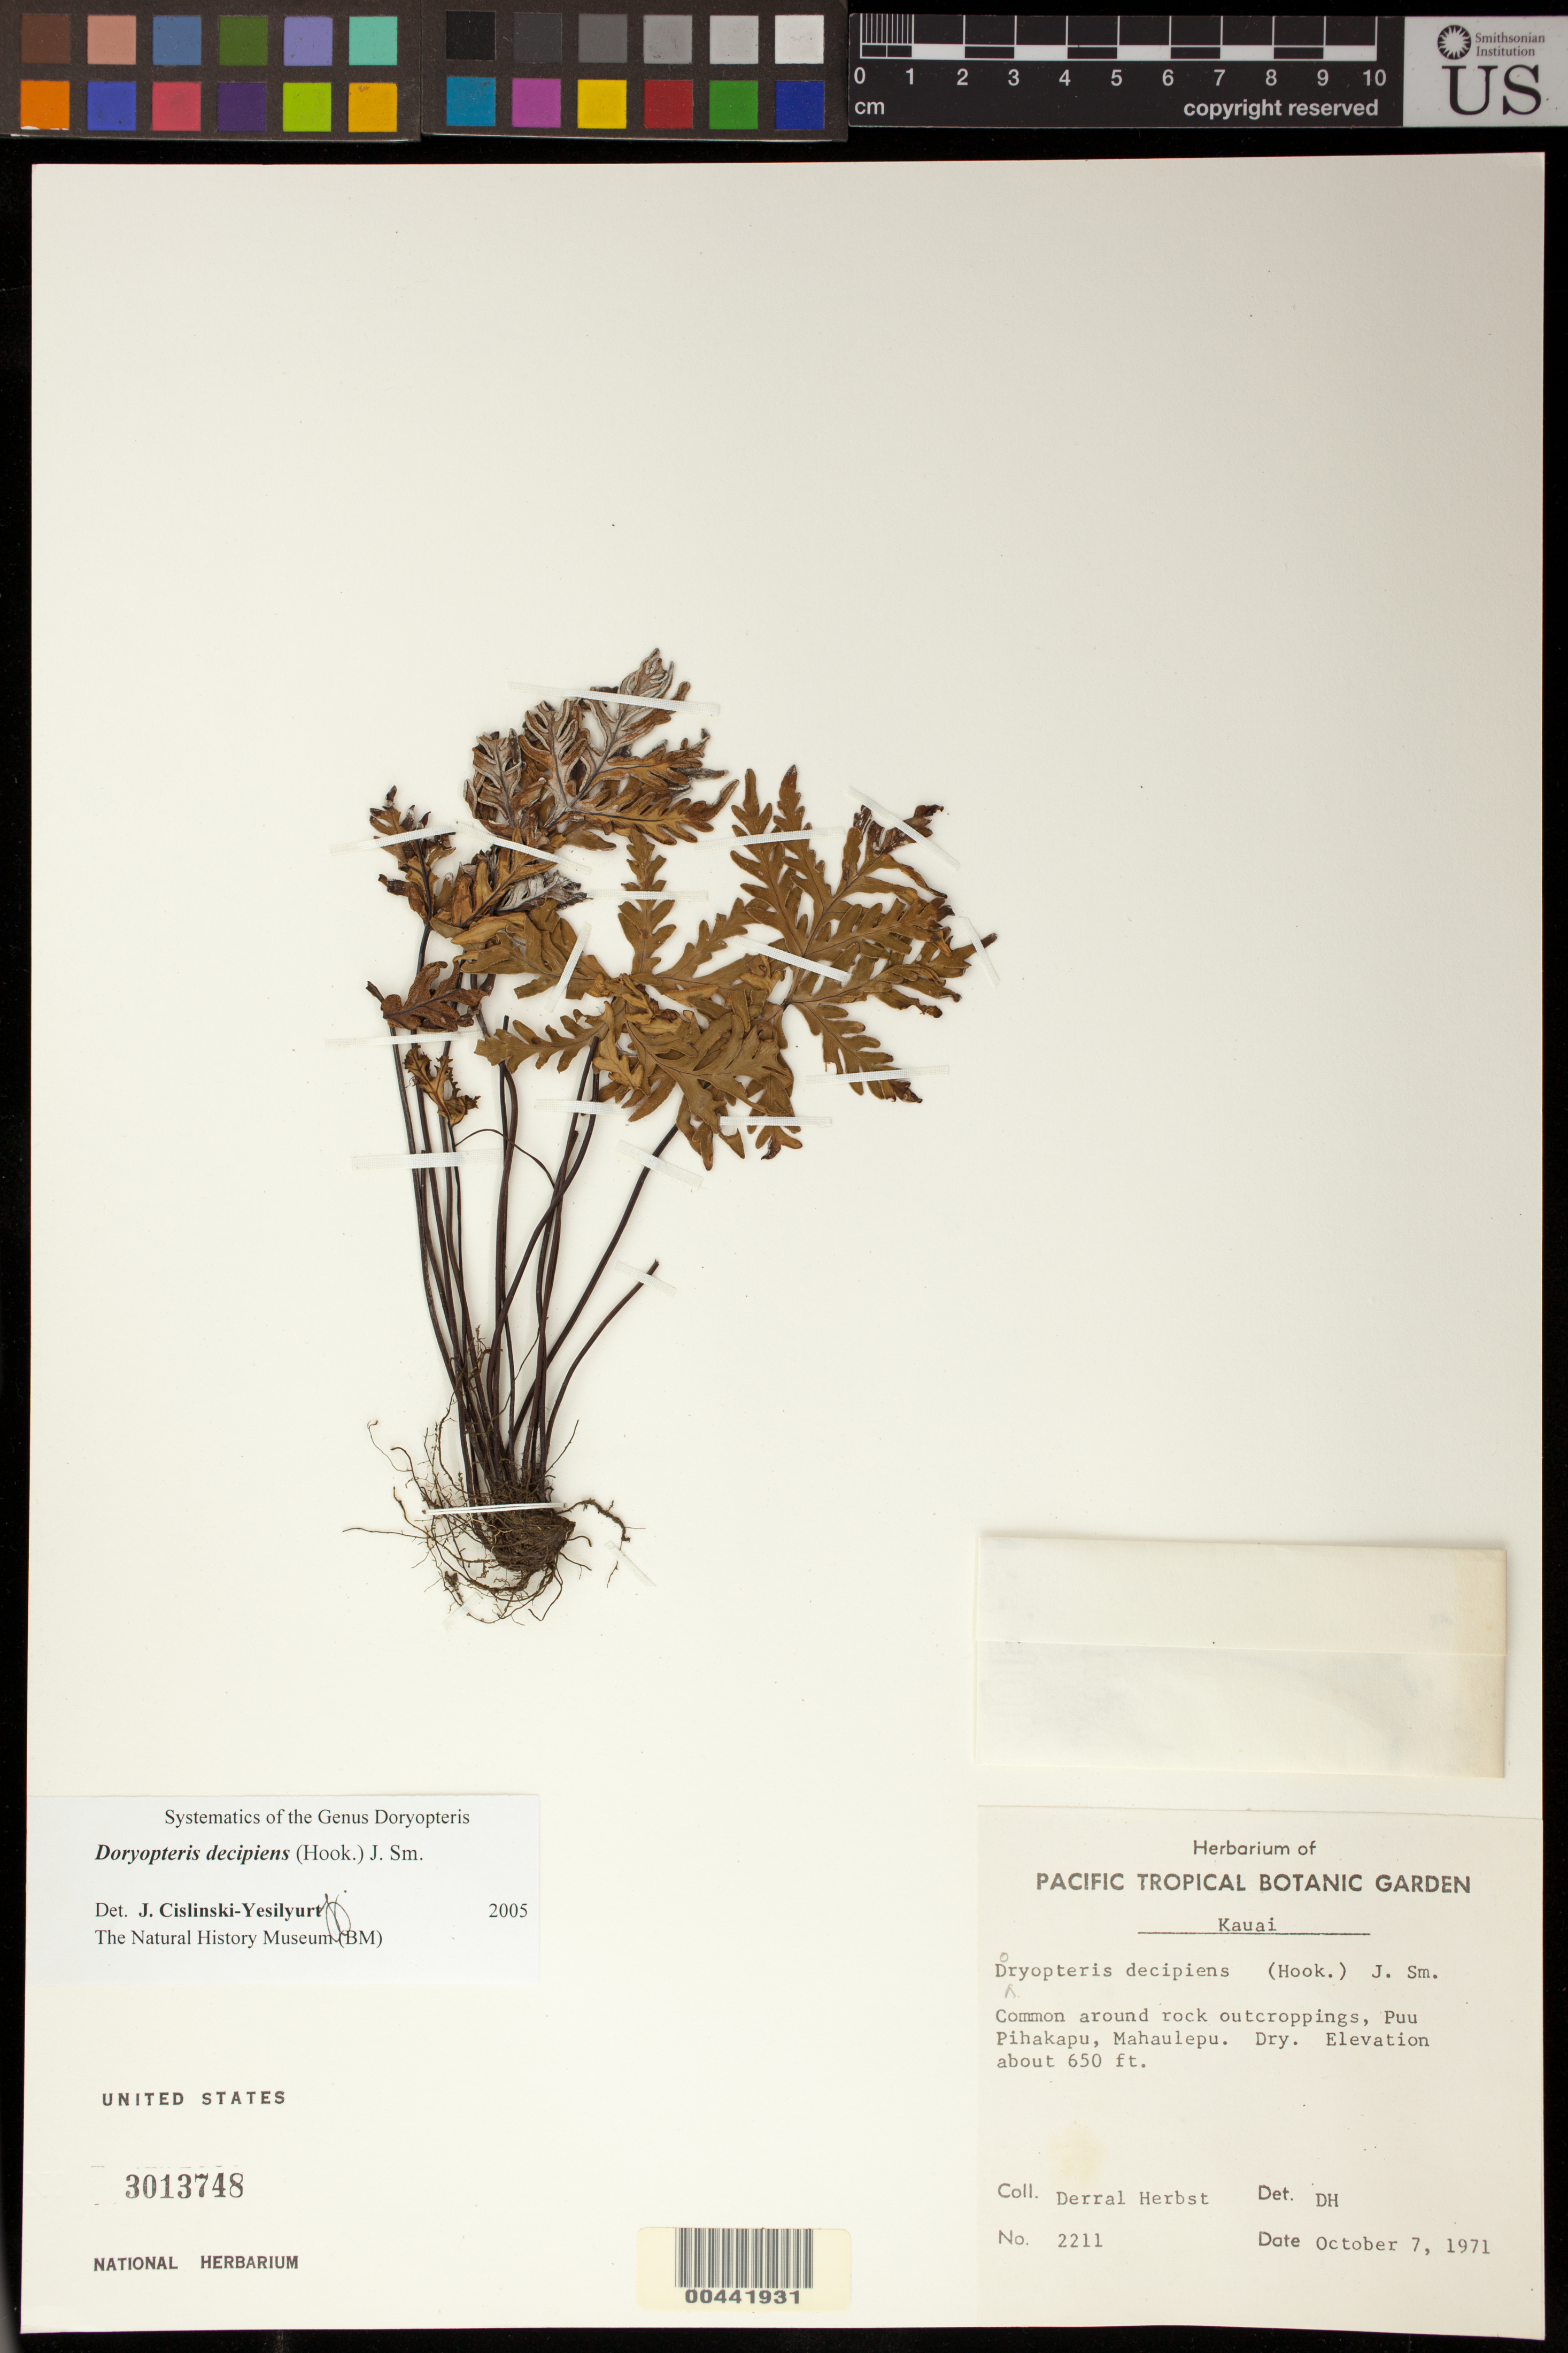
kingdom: Plantae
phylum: Tracheophyta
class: Polypodiopsida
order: Polypodiales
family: Pteridaceae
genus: Doryopteris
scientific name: Doryopteris decipiens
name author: (Hook.) J. Sm.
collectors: D. R. Herbst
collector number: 2211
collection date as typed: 7 Oct 1971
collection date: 1971-10-07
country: United States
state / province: Hawaii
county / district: Kauai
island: Kaua'i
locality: Puu Pihakapu, Mahaulepu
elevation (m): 198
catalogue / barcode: US 3013748